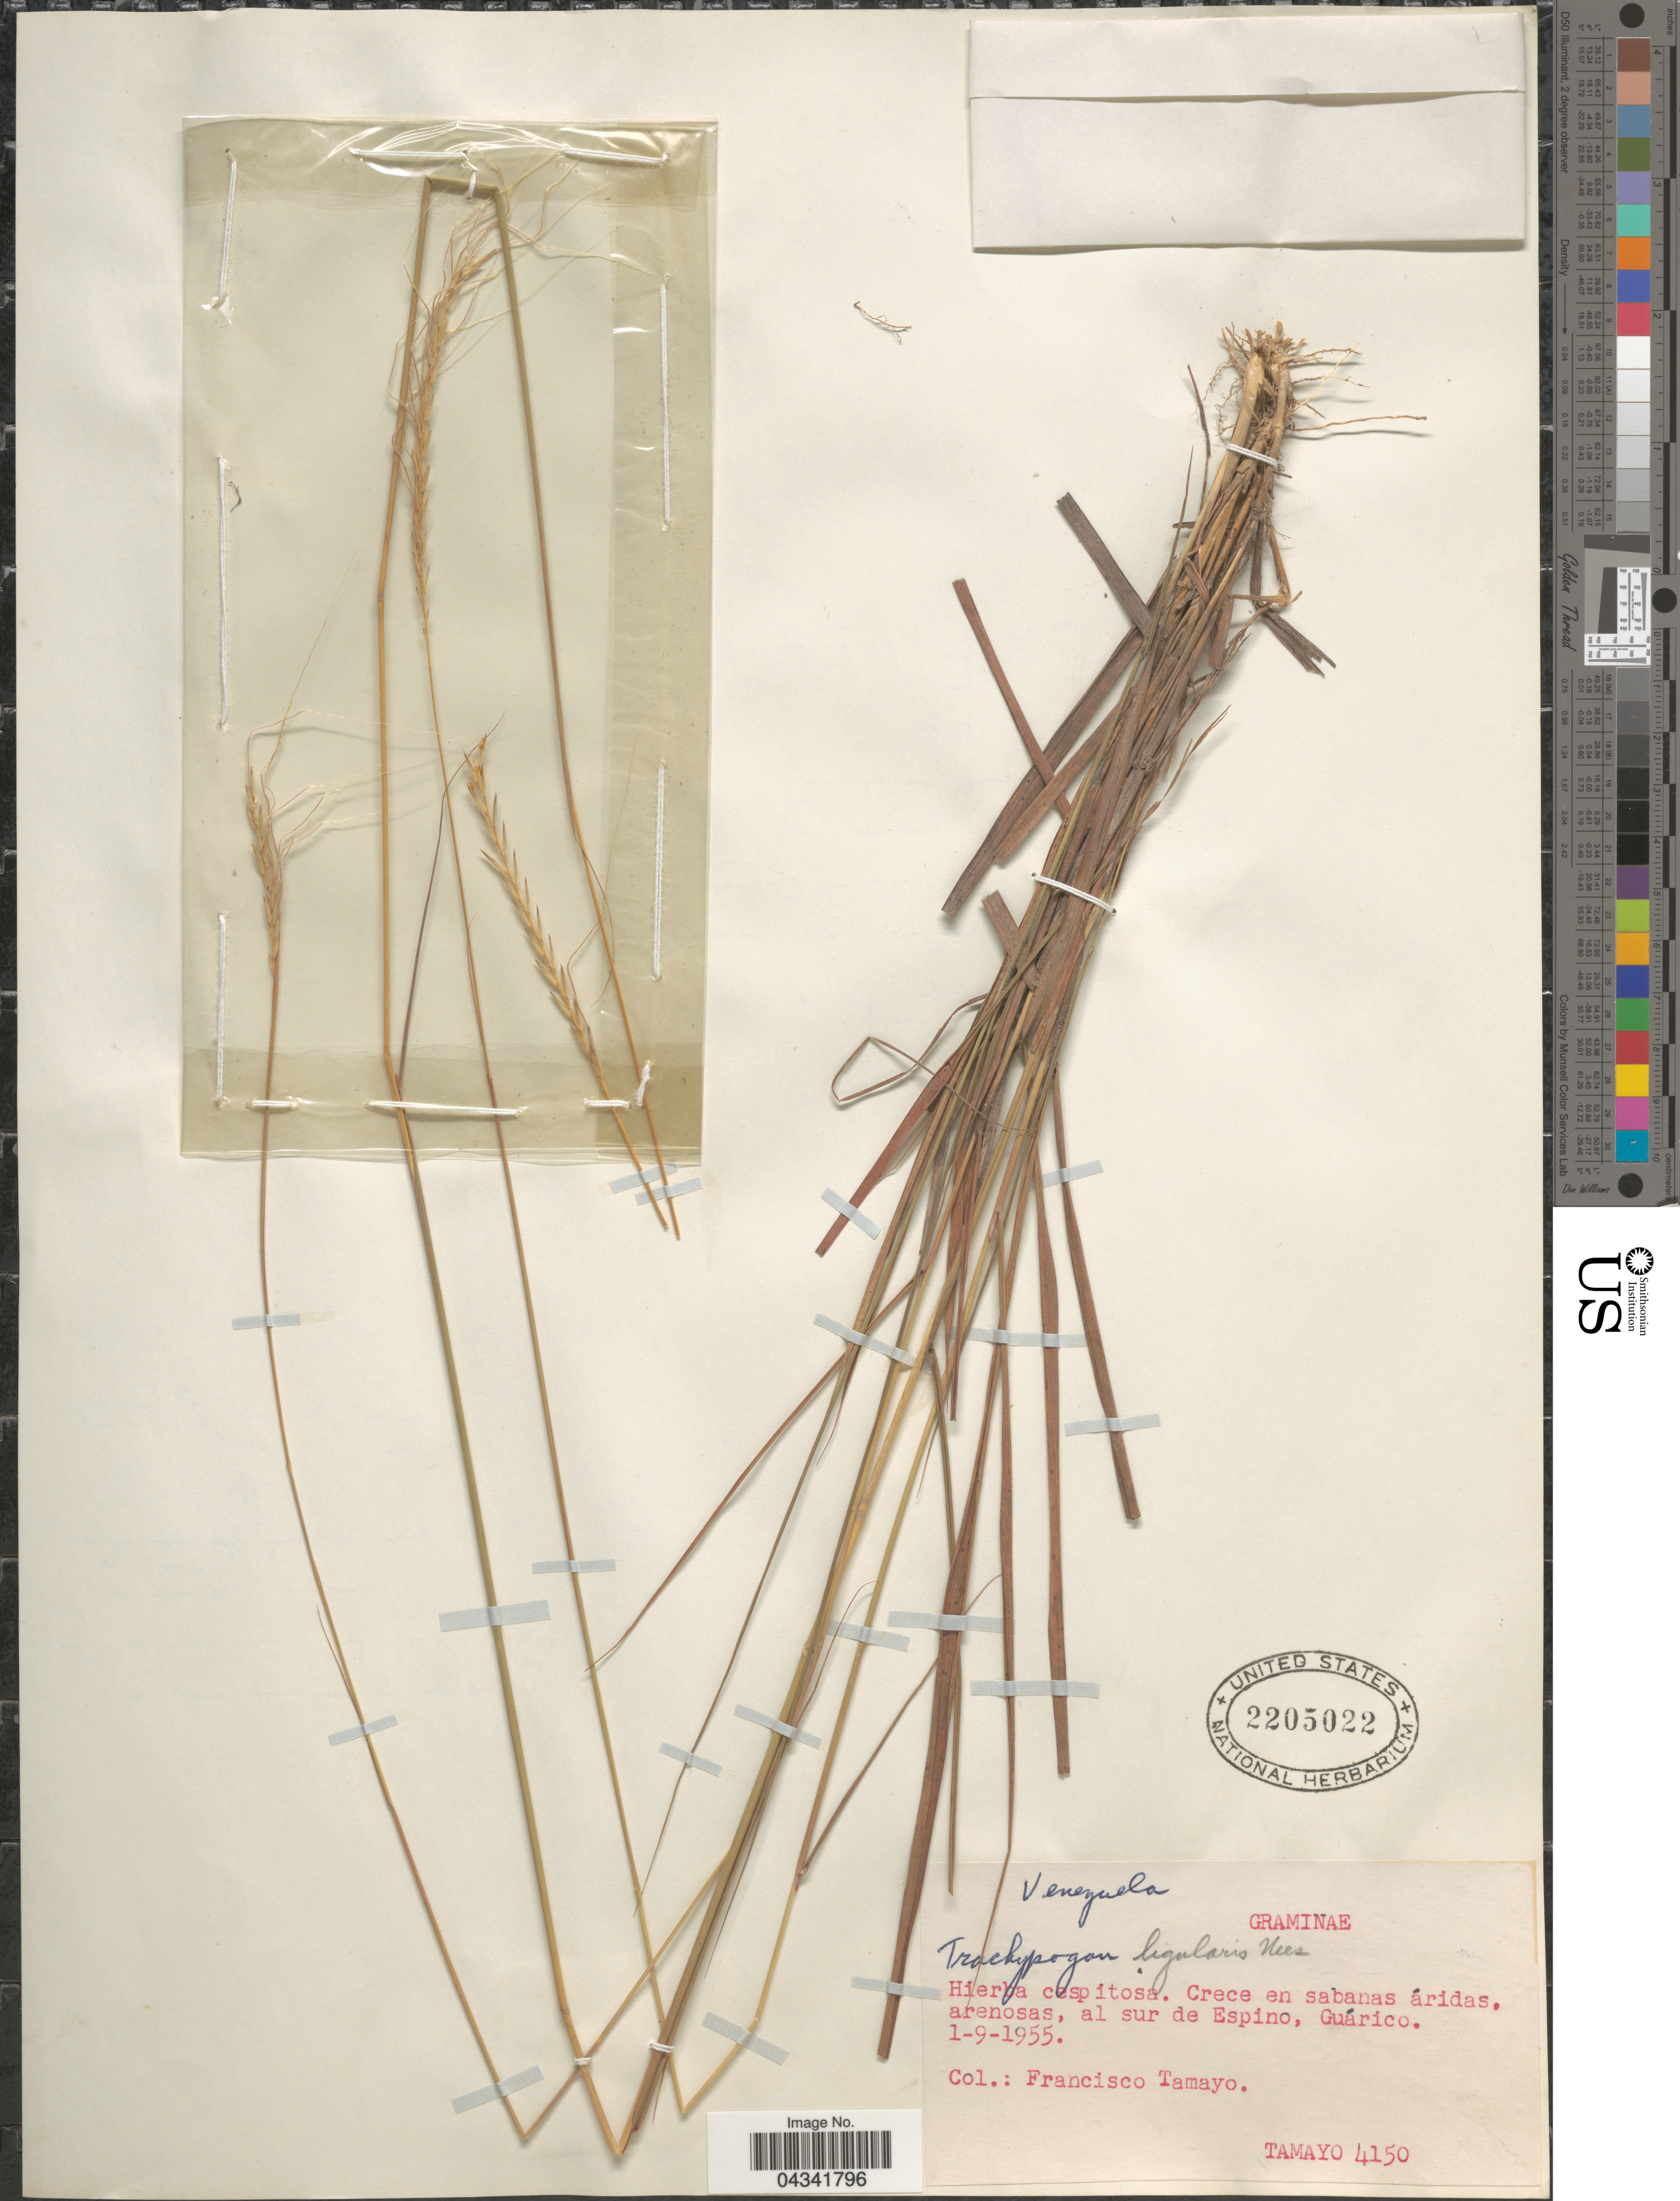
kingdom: Plantae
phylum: Tracheophyta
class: Liliopsida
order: Poales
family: Poaceae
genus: Trachypogon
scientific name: Trachypogon spicatus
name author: (L. f.) Kuntze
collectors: F. Tamayo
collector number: Tamayo4150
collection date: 1955-09-01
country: Venezuela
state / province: Guarico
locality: Al sur de Espino.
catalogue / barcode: US 2205022